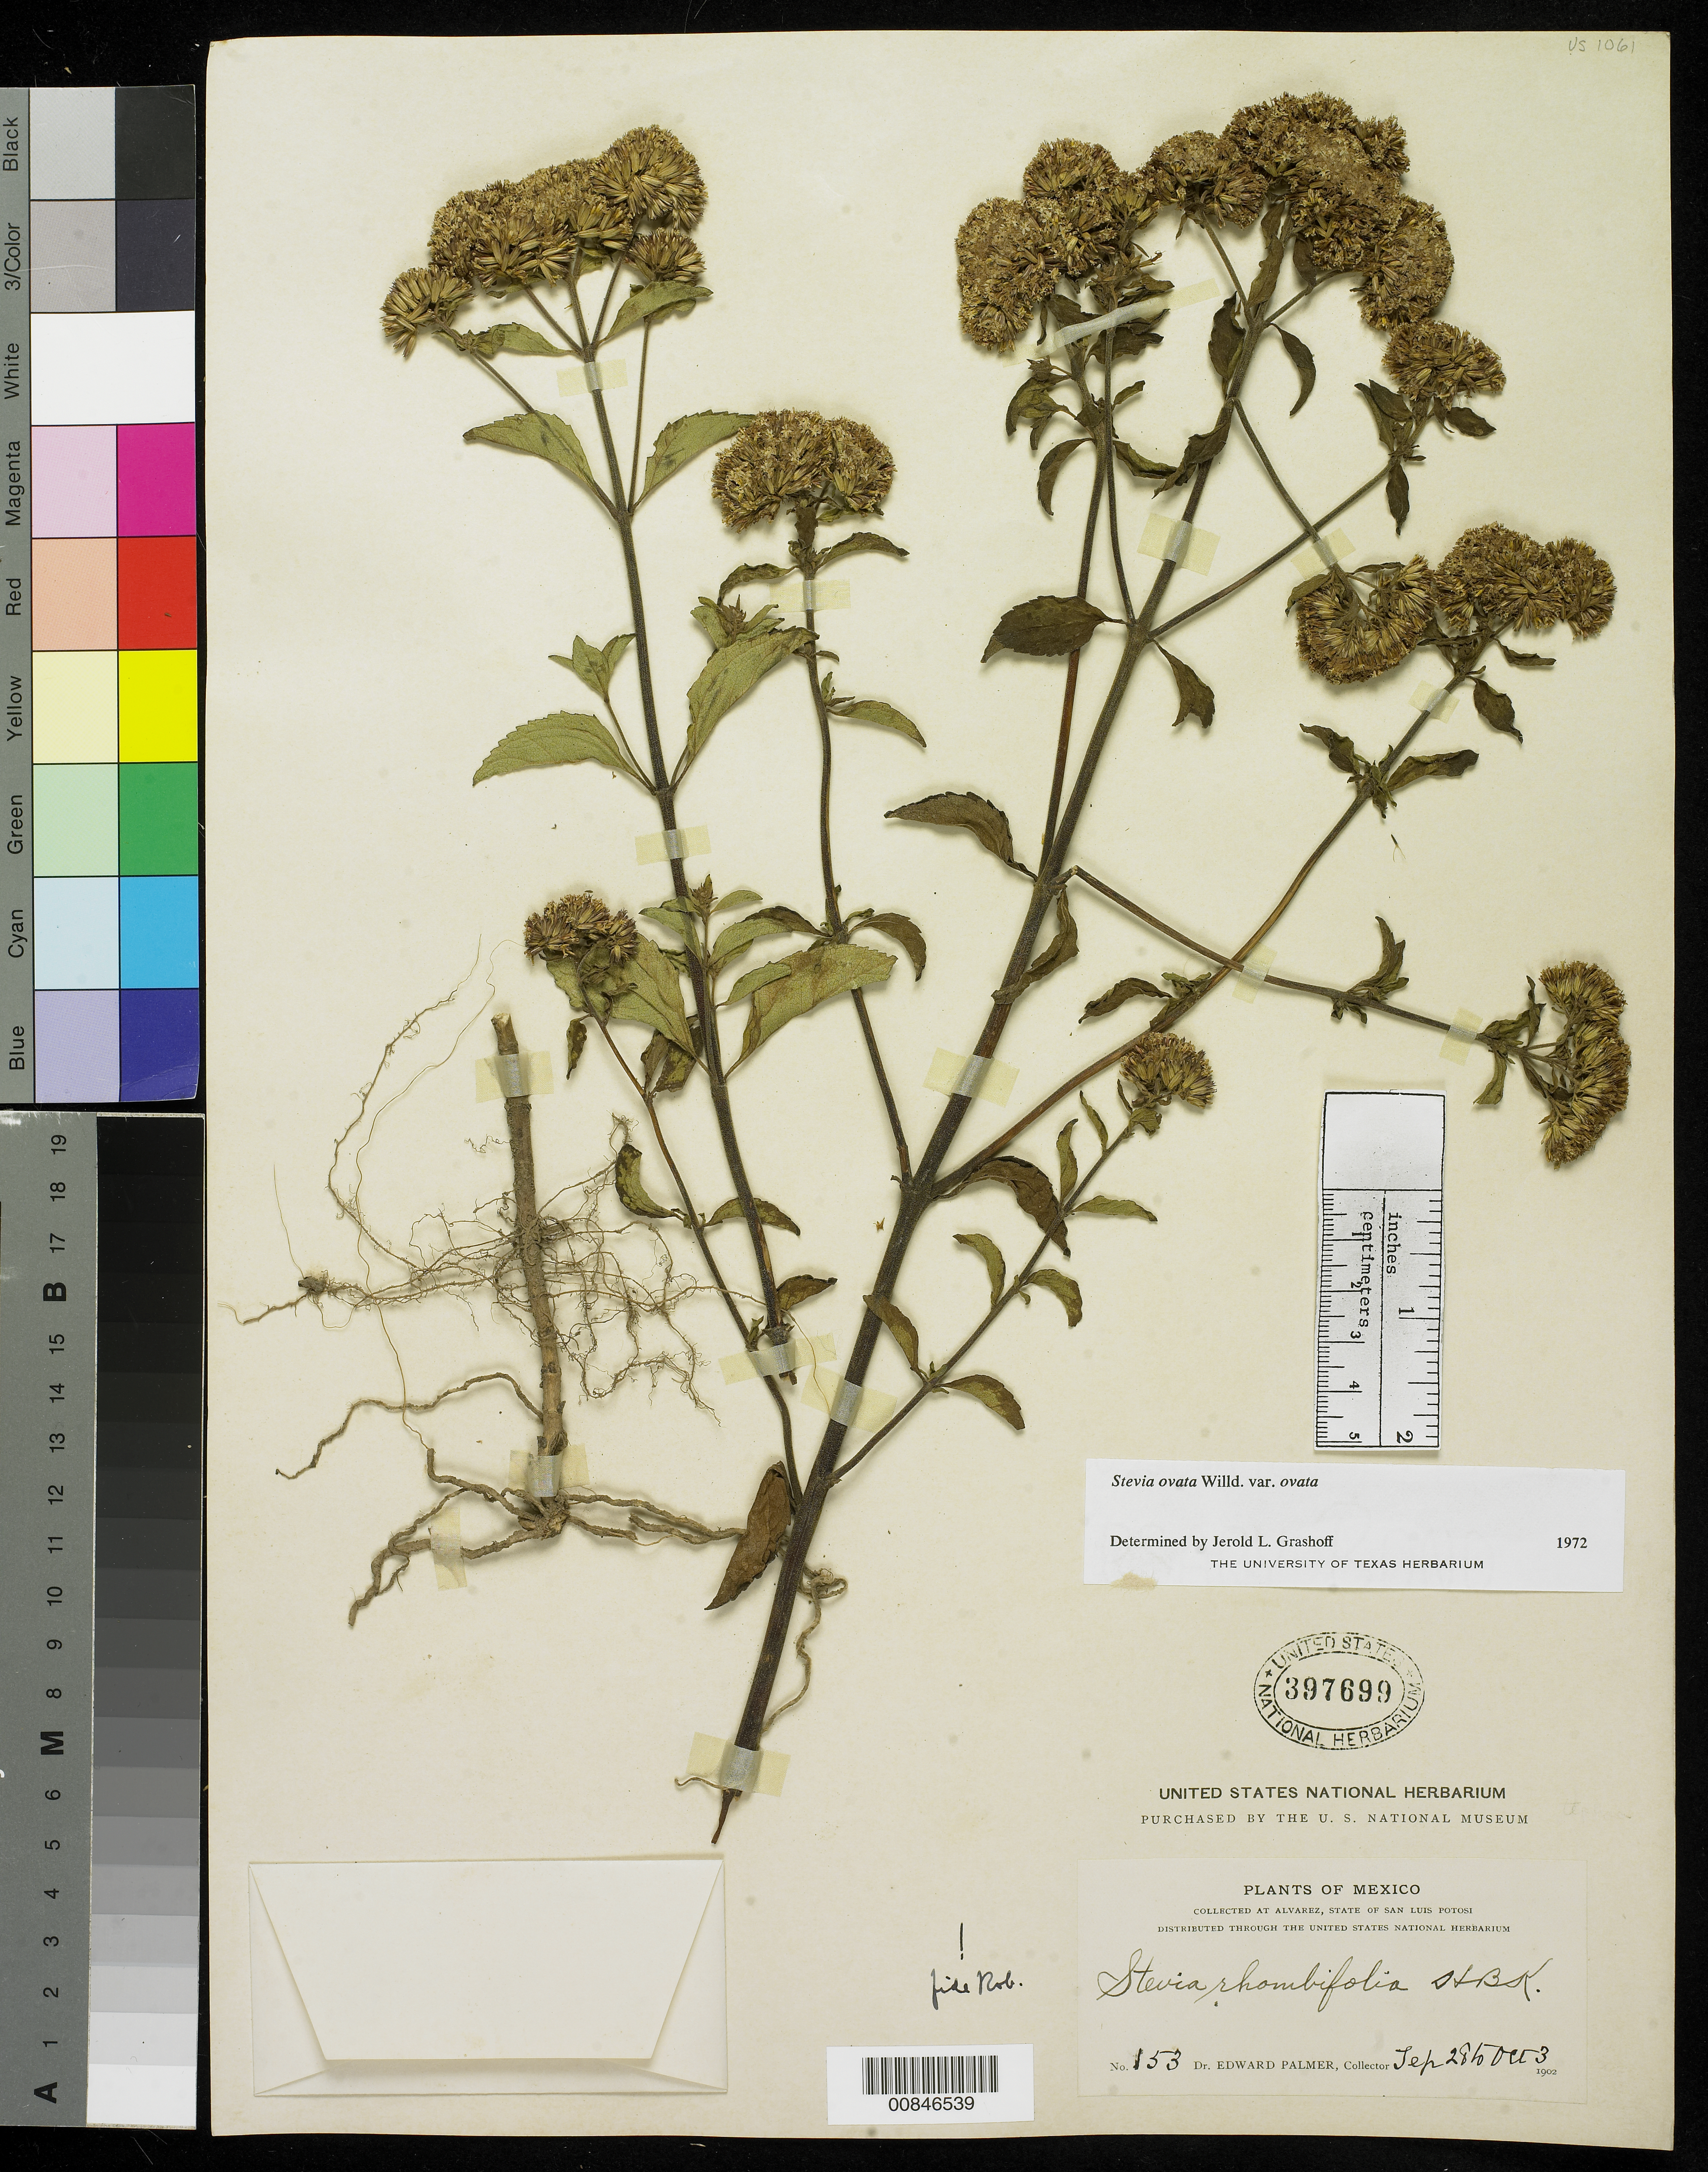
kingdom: Plantae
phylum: Tracheophyta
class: Magnoliopsida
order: Asterales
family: Asteraceae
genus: Stevia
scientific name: Stevia ovata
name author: Willd.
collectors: E. Palmer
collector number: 153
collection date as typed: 28 Sep 1902 to 03 Oct 1902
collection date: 1902-09-28/1902-10-03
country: Mexico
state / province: San Luis Potosí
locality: Alvarez, San Luis Potosí.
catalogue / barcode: US 397699